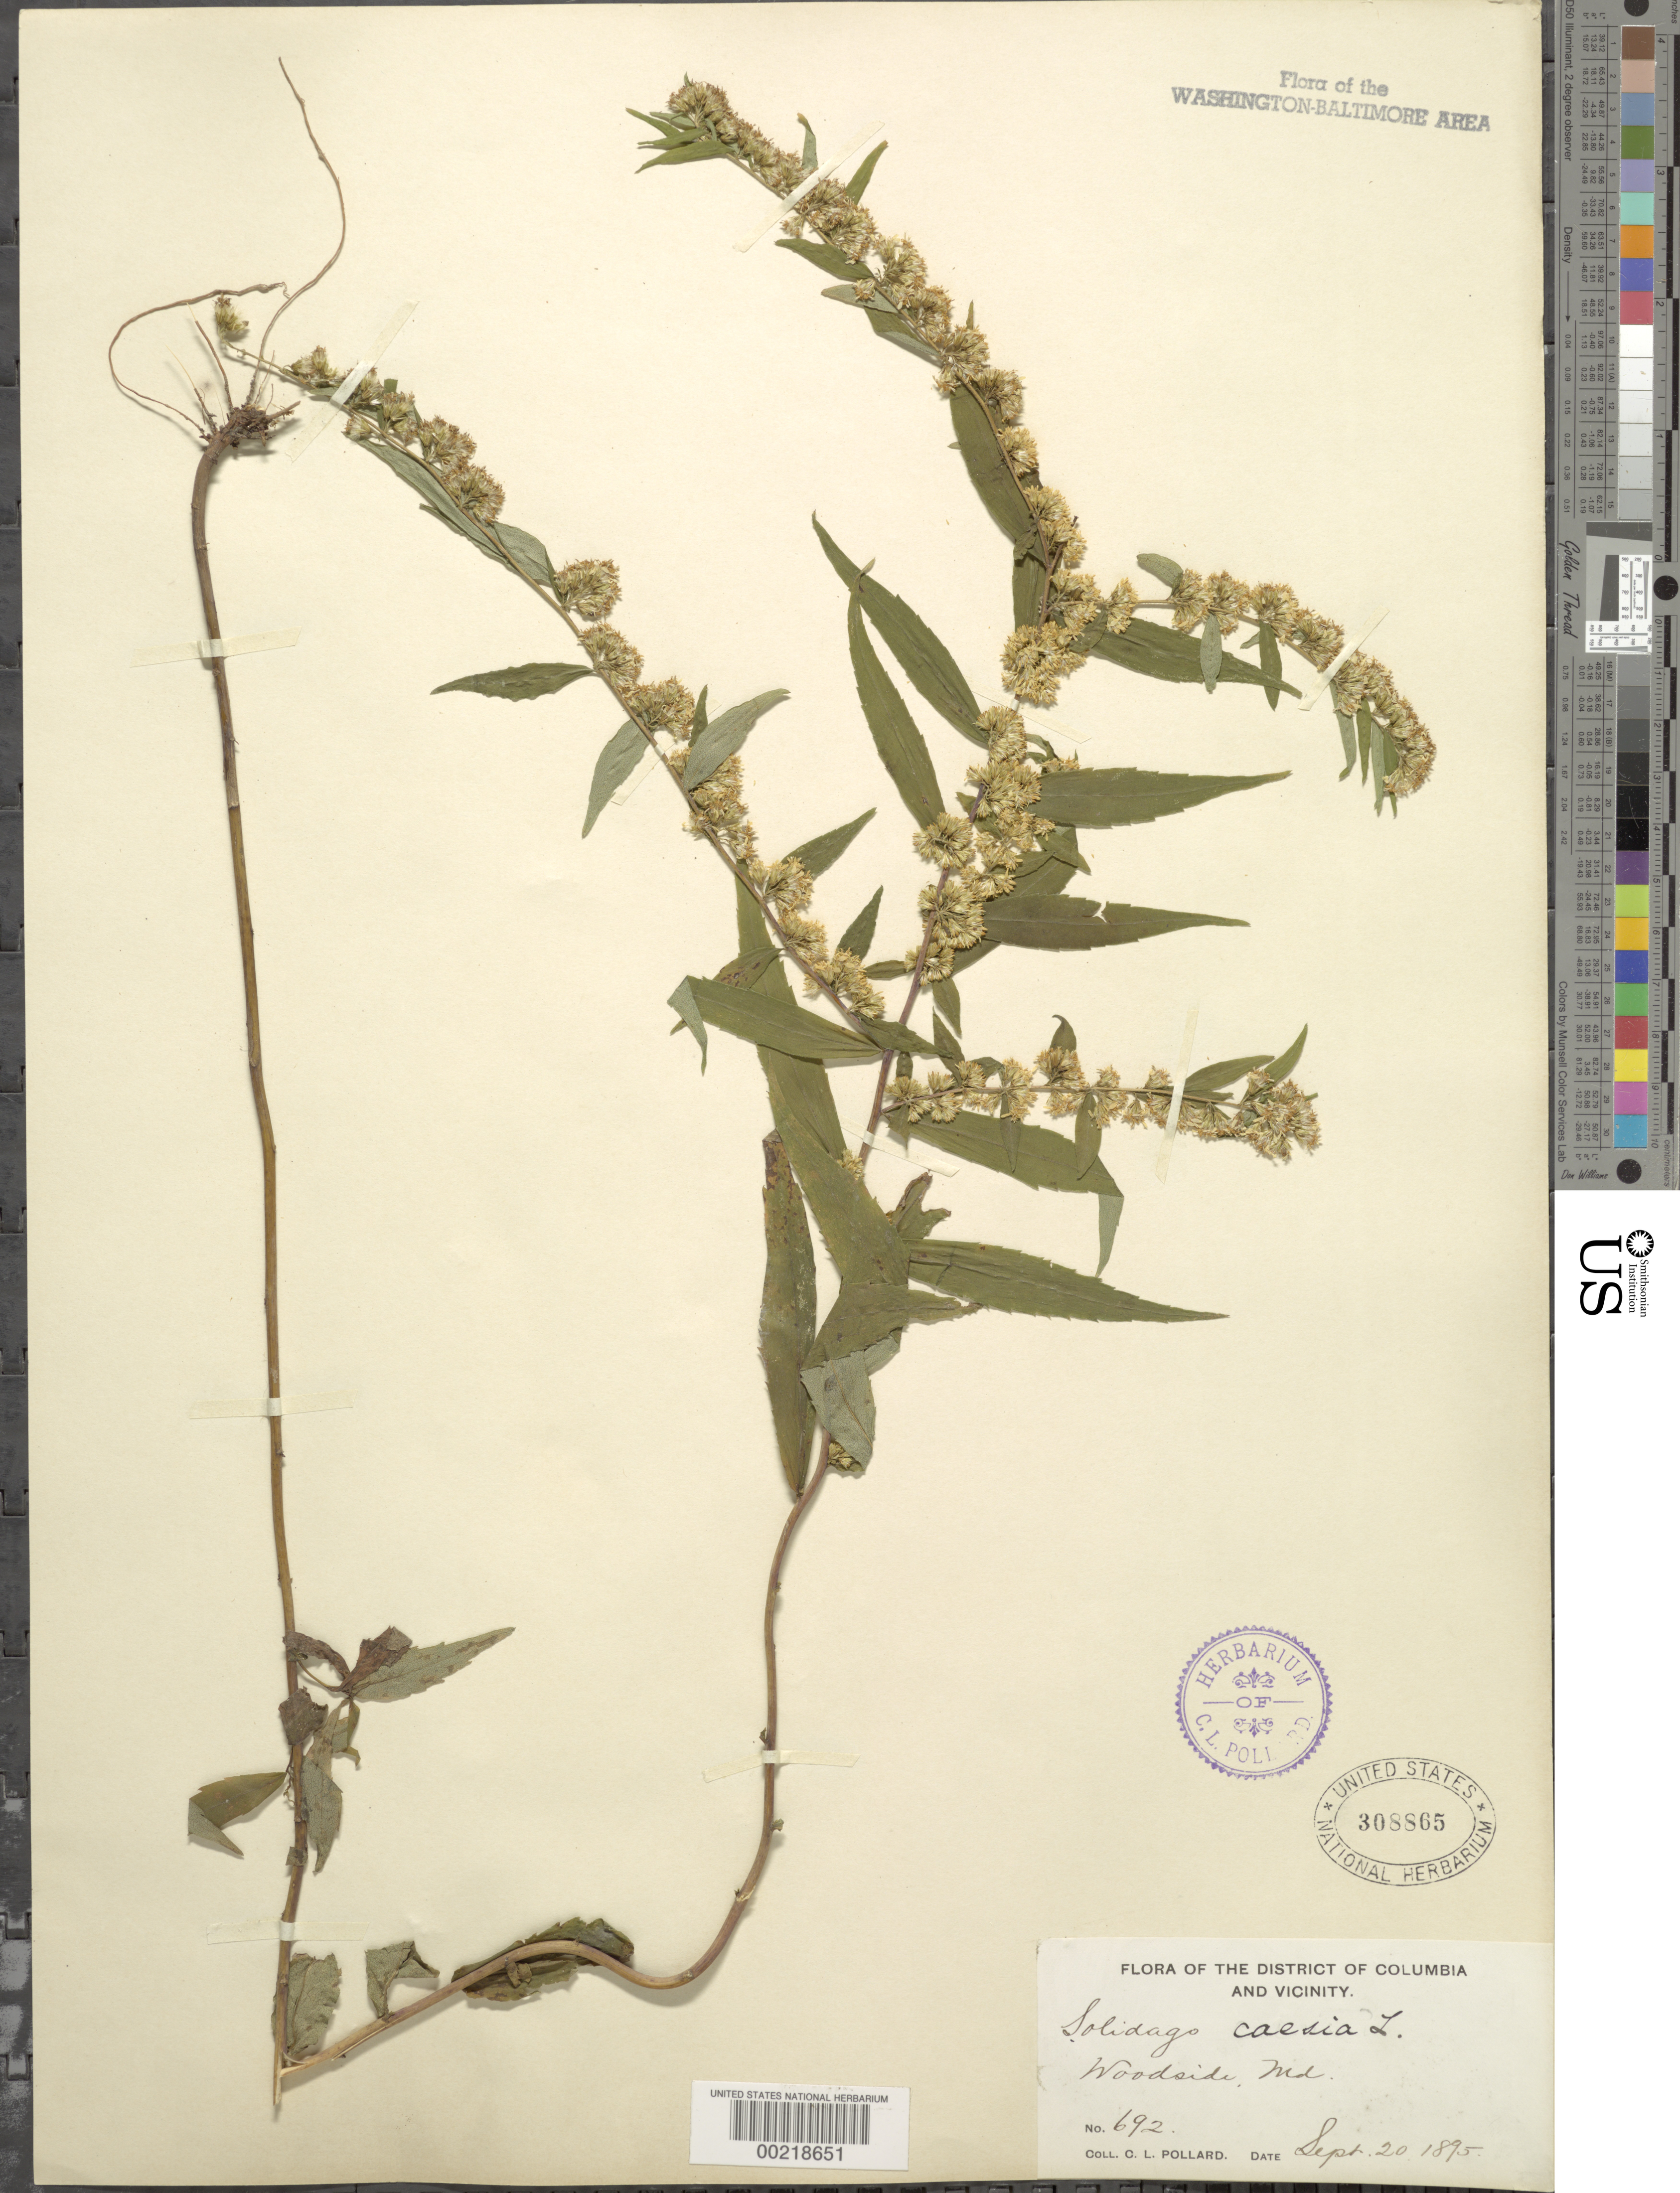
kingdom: Plantae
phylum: Tracheophyta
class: Magnoliopsida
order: Asterales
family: Asteraceae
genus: Solidago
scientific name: Solidago caesia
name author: L.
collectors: C. L. Pollard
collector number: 692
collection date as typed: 20 Sep 1895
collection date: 1895-09-20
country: United States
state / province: Maryland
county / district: Montgomery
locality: Woodside vicinity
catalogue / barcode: US 308865